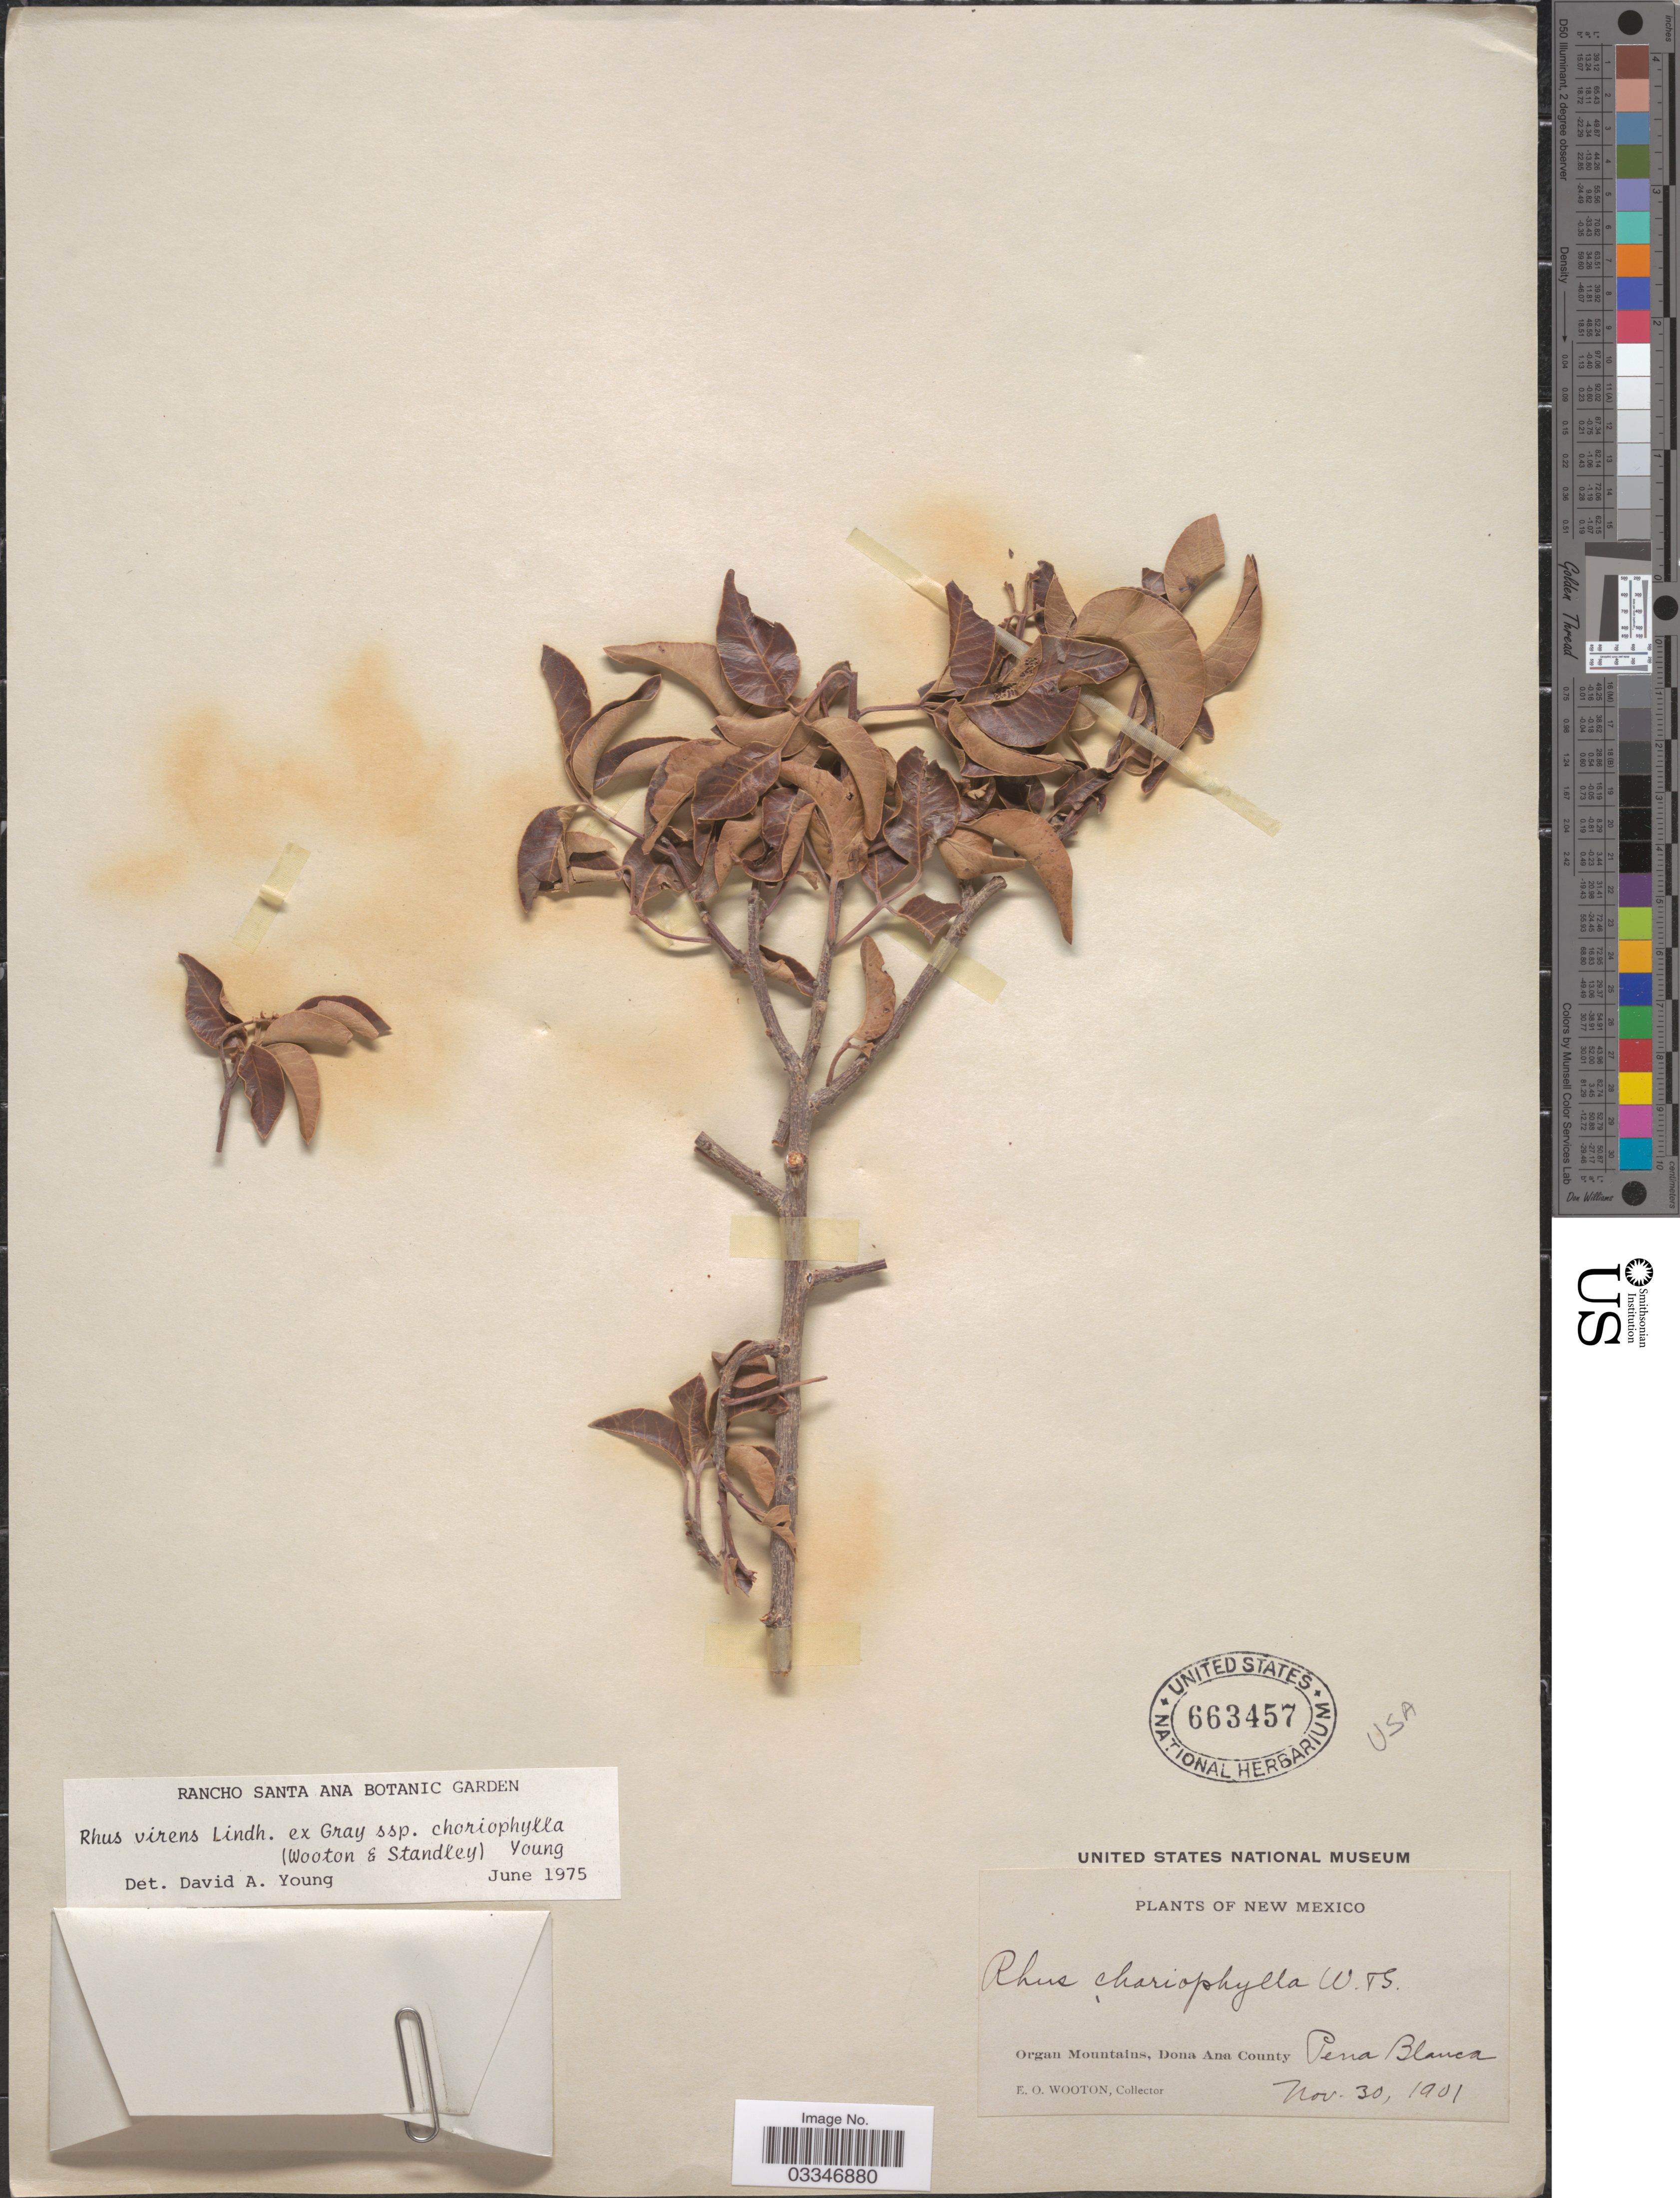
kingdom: Plantae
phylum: Tracheophyta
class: Magnoliopsida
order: Sapindales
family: Anacardiaceae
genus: Rhus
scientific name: Rhus virens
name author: Lindh. ex A. Gray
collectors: E. O. Wooton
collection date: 1901-11-30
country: United States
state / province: New Mexico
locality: Organ Mountains, Dona Ana County, Pena Blanca.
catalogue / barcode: US 663457